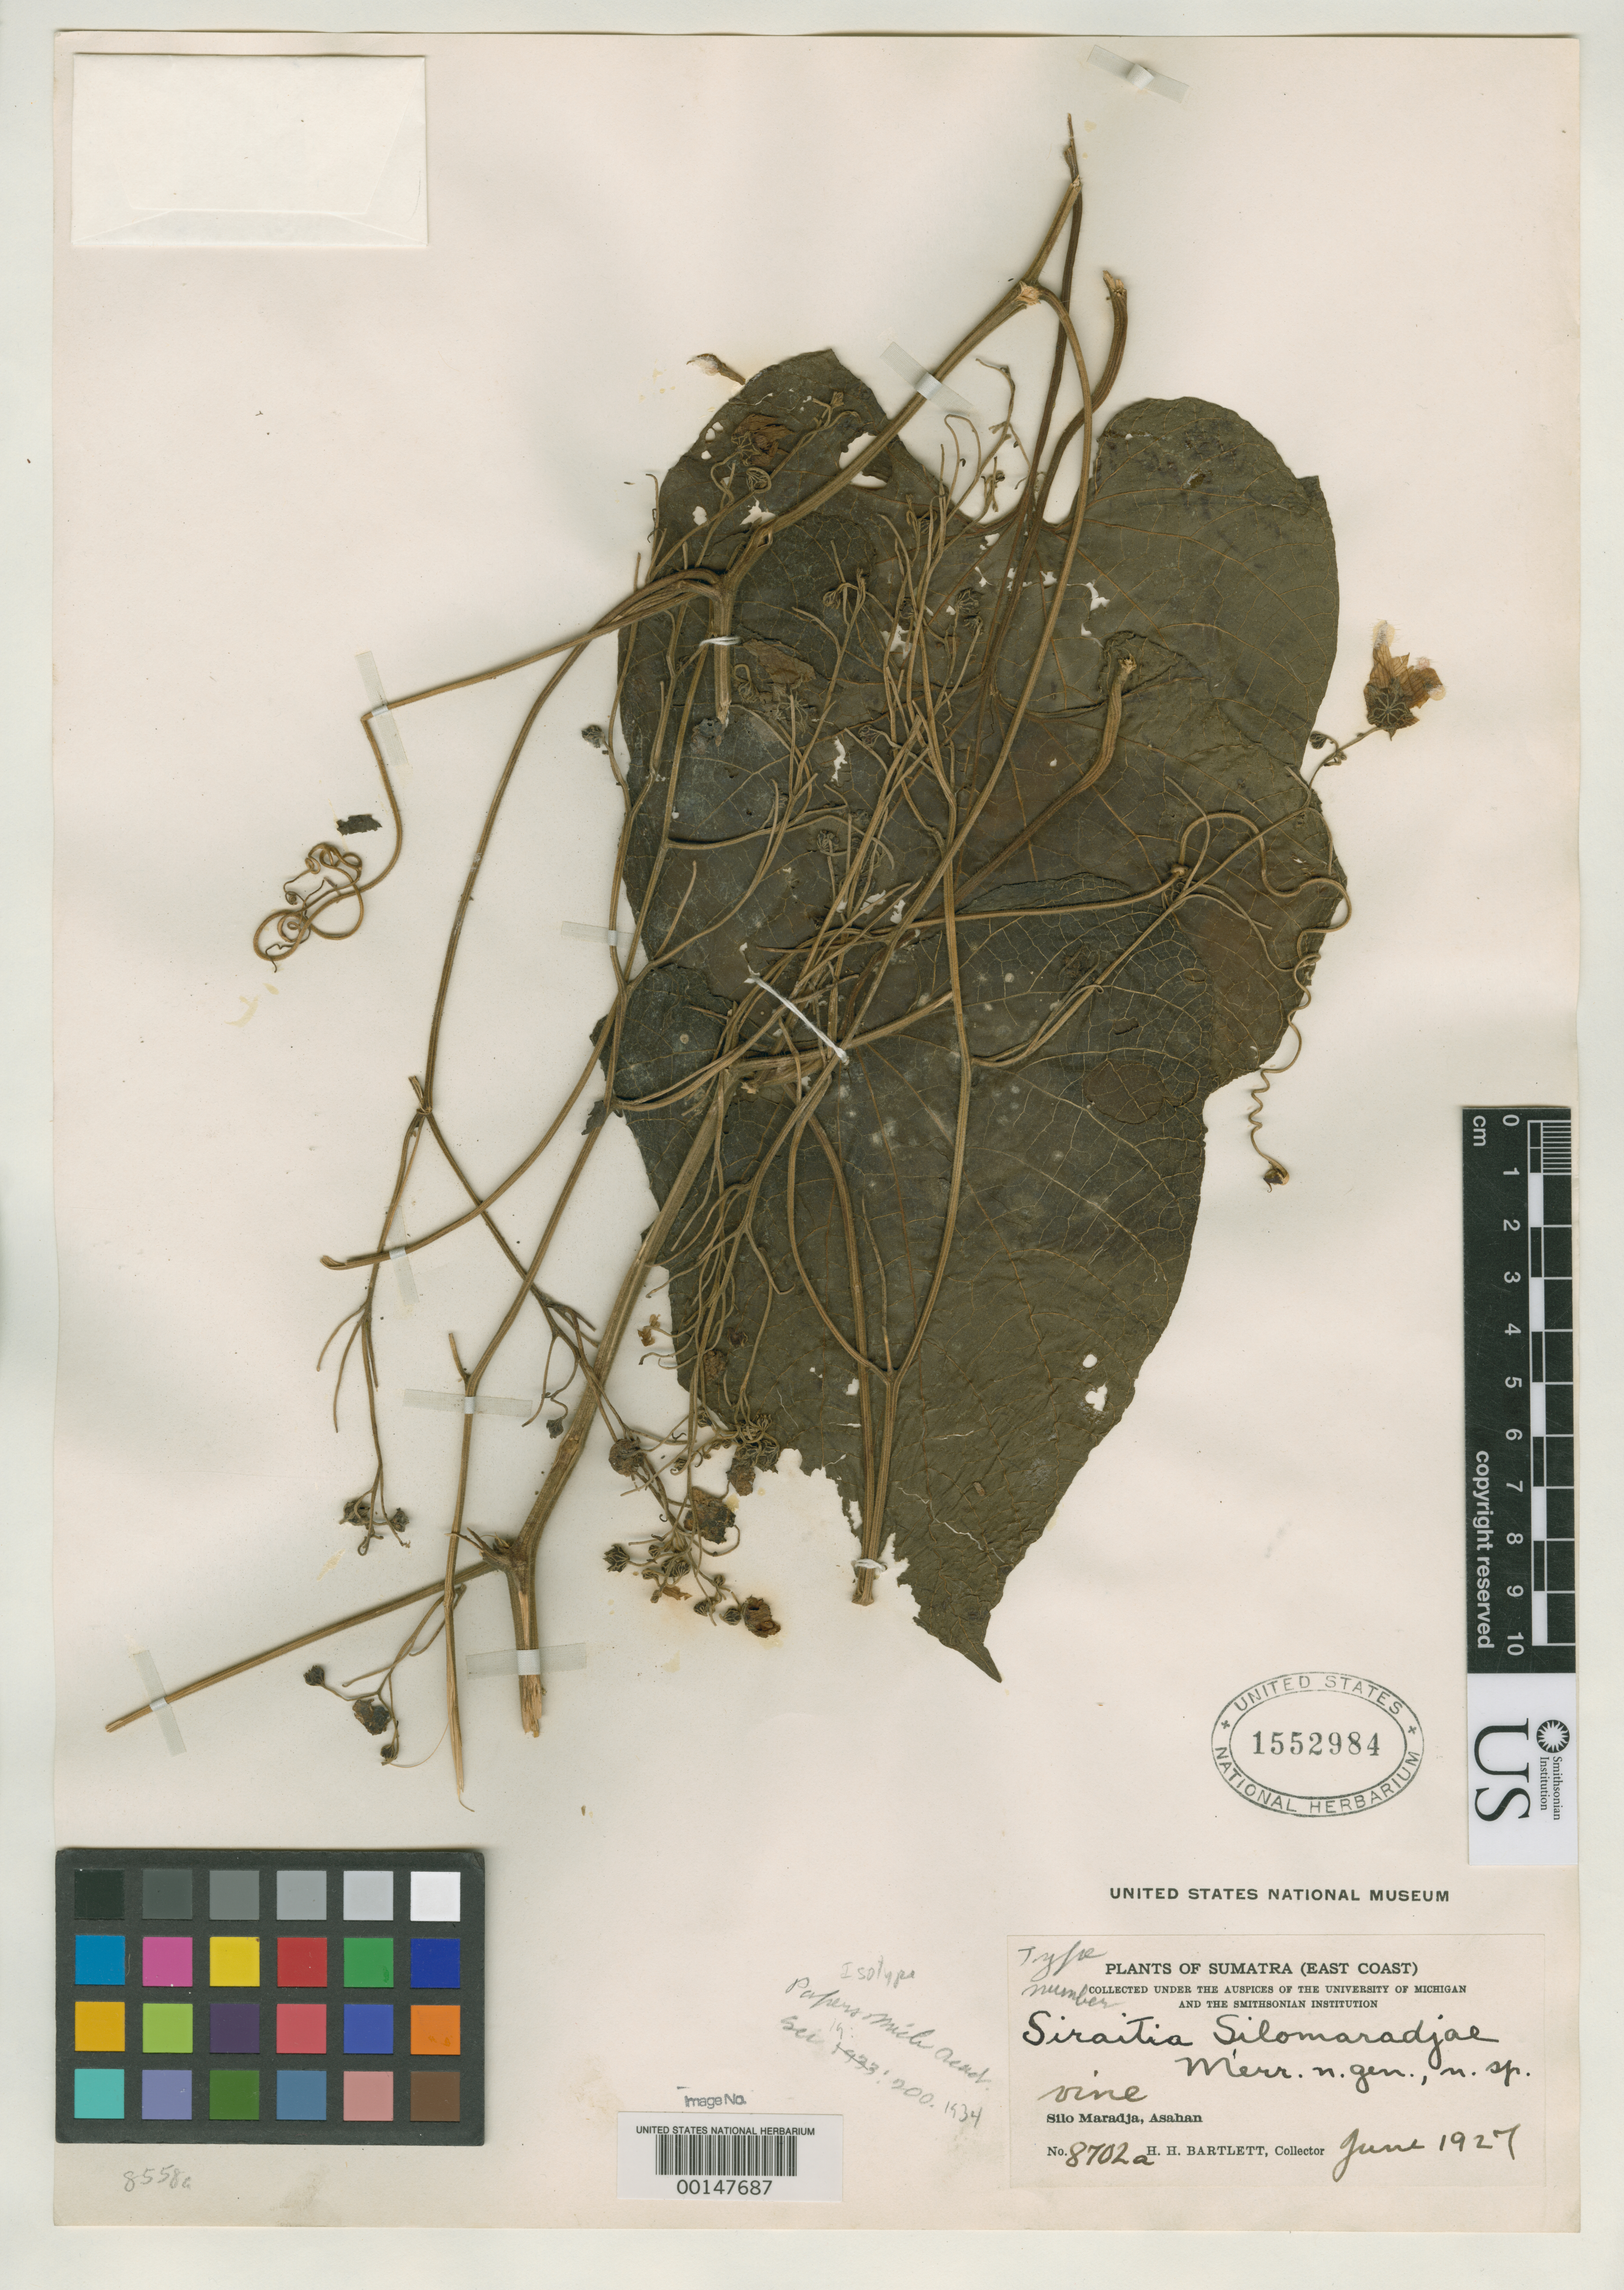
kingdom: Plantae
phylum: Tracheophyta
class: Magnoliopsida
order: Cucurbitales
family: Cucurbitaceae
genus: Siraitia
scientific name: Siraitia silomaradjae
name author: Merr.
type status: Isotype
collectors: H. H. Bartlett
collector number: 8702 a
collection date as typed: Jun 1927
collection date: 1927-06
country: Indonesia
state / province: Sumatra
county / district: Sumatera Utara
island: Sumatra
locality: Ashan, Silo Maraja.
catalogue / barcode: US 1552984